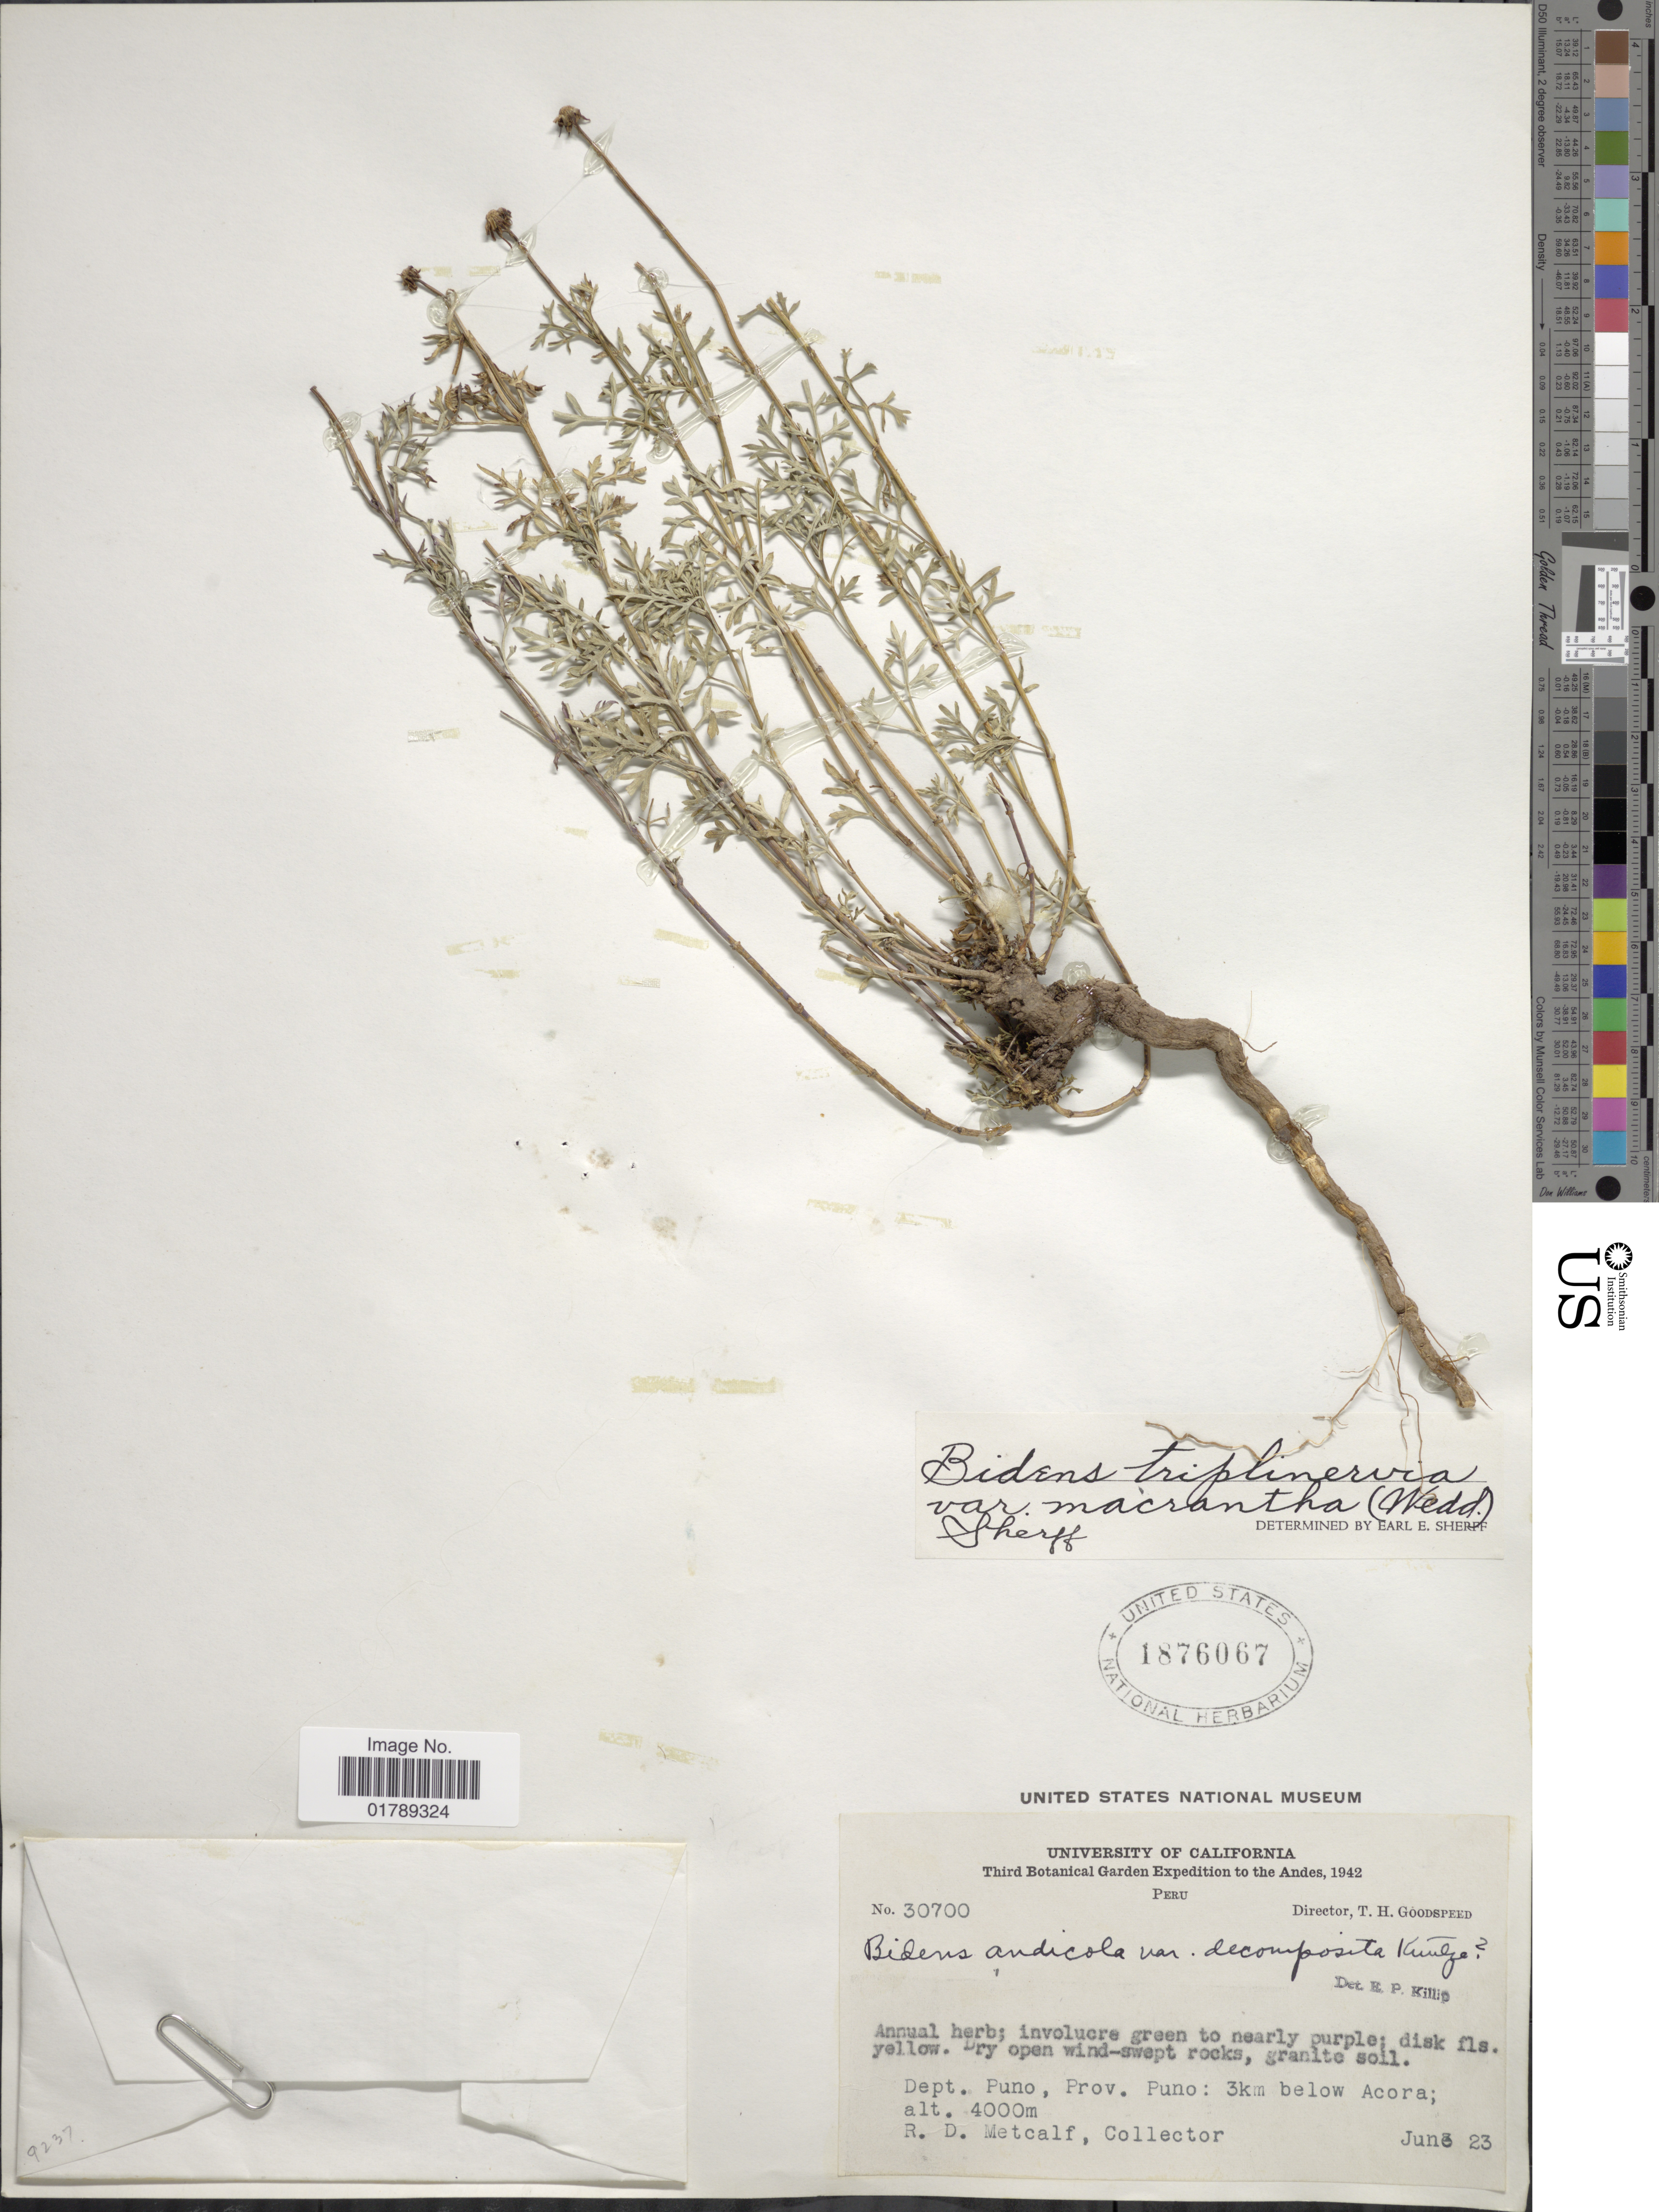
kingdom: Plantae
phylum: Tracheophyta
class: Magnoliopsida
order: Asterales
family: Asteraceae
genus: Bidens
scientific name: Bidens triplinervia var. macrantha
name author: (Wedd.) Sherff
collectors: R. D. Metcalf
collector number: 30700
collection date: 1942-06-23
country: Peru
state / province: Puno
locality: Prov. Puno: 3km below Acora. Andes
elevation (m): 4000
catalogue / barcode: US 1876067